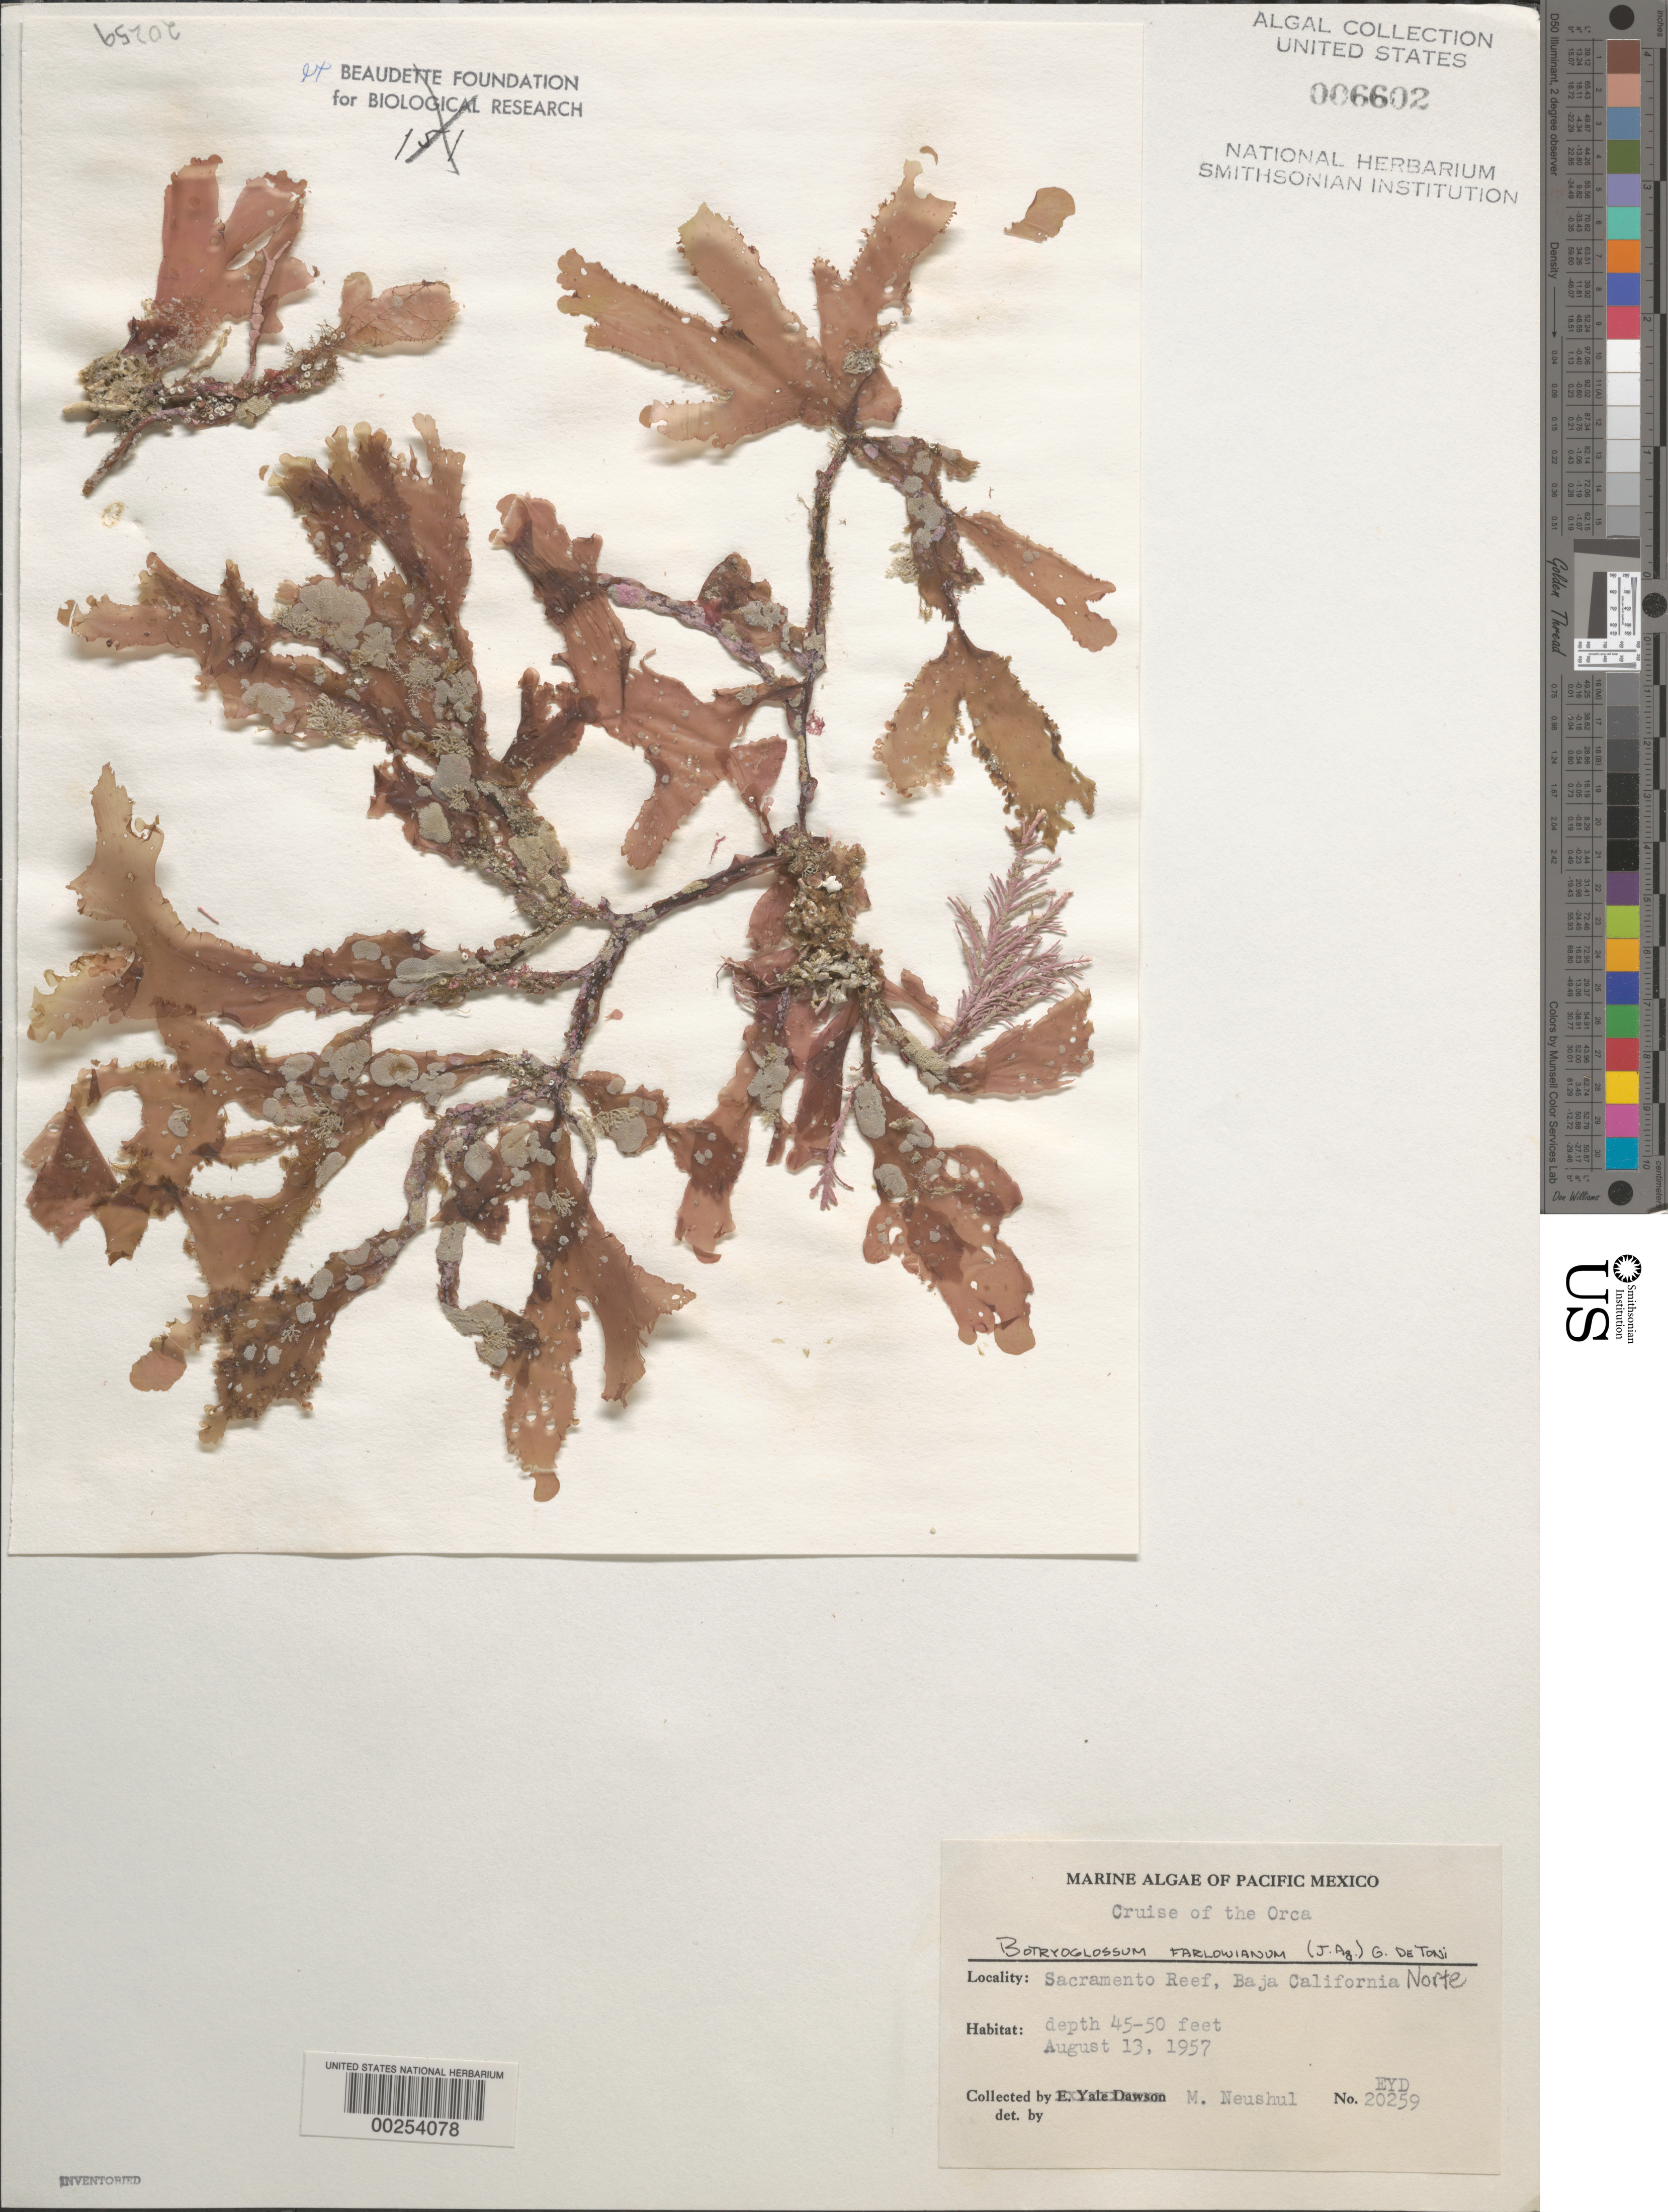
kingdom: Plantae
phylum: Rhodophyta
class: Florideophyceae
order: Ceramiales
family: Delesseriaceae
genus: Botryoglossum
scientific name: Botryoglossum farlowianum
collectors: M. Neushul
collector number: EYD 20259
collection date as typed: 13 Aug 1957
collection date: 1957-08-13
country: Mexico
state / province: Baja California Norte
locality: Sacramento Reef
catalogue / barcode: US 6602